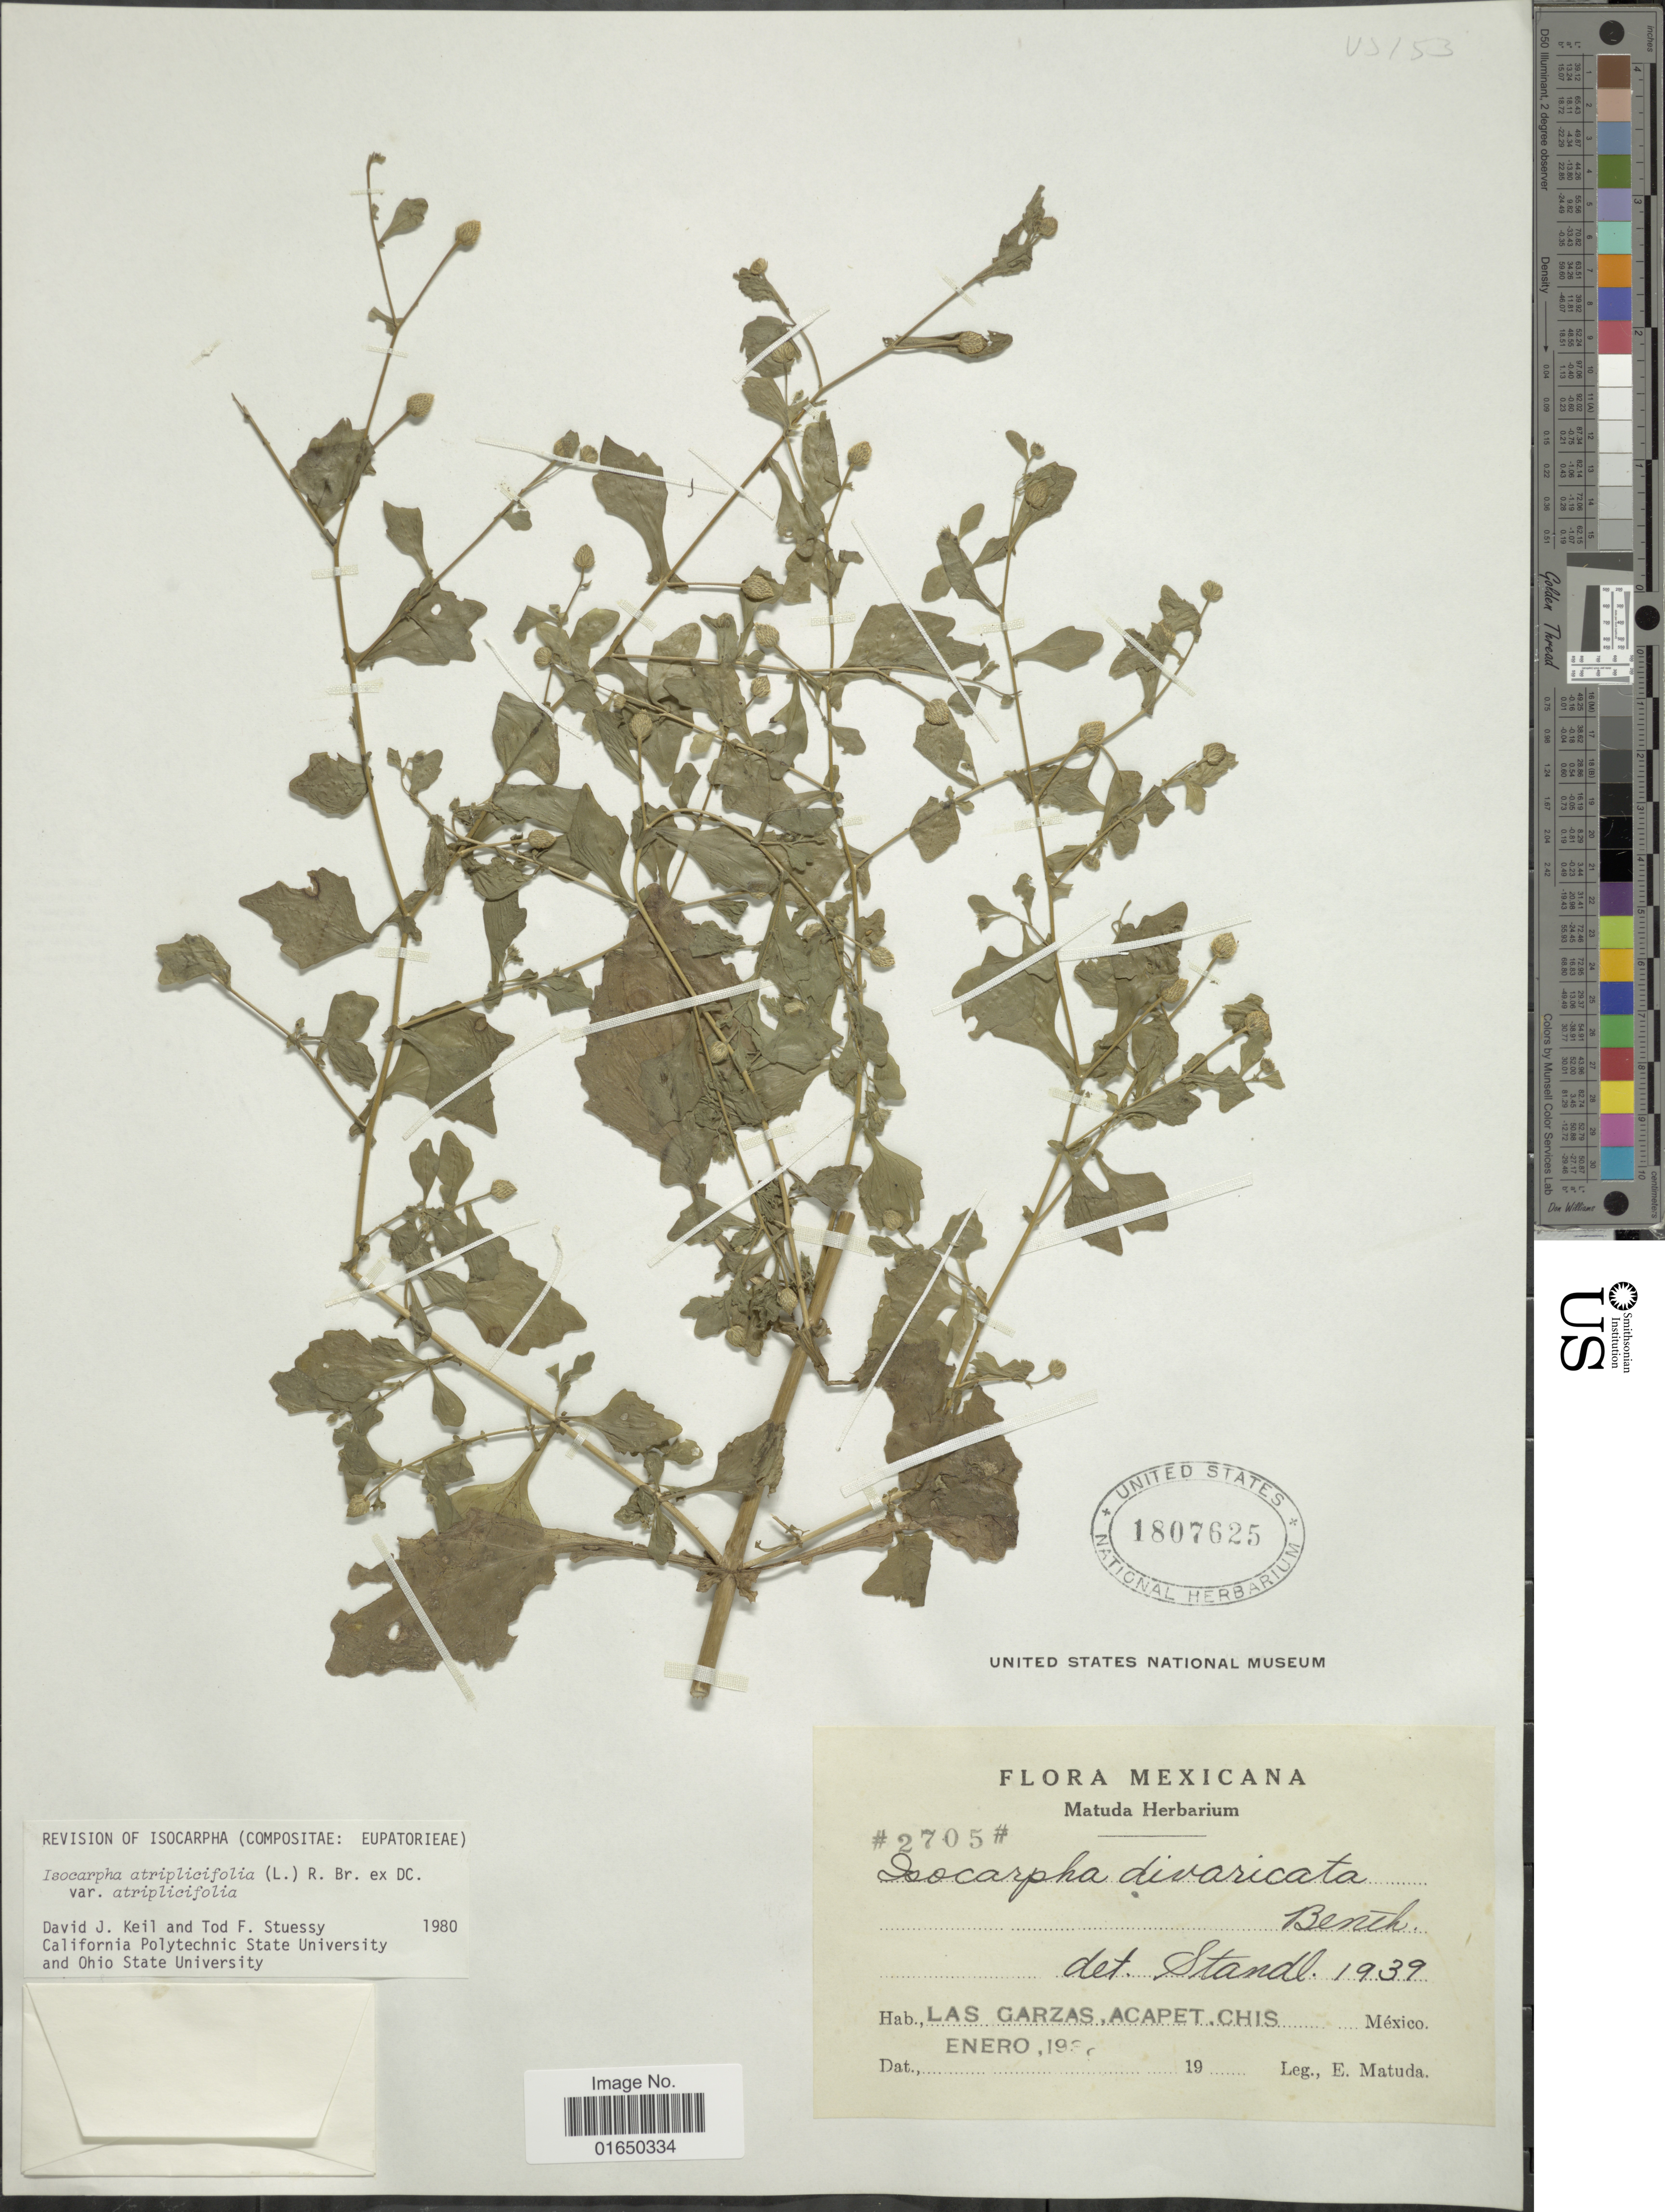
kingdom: Plantae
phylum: Tracheophyta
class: Magnoliopsida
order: Asterales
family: Asteraceae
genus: Isocarpha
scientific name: Isocarpha atriplicifolia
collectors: E. Matuda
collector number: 2705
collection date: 1930-01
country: Mexico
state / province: Chiapas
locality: Las Garzas, Acapet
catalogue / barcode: US 1807625